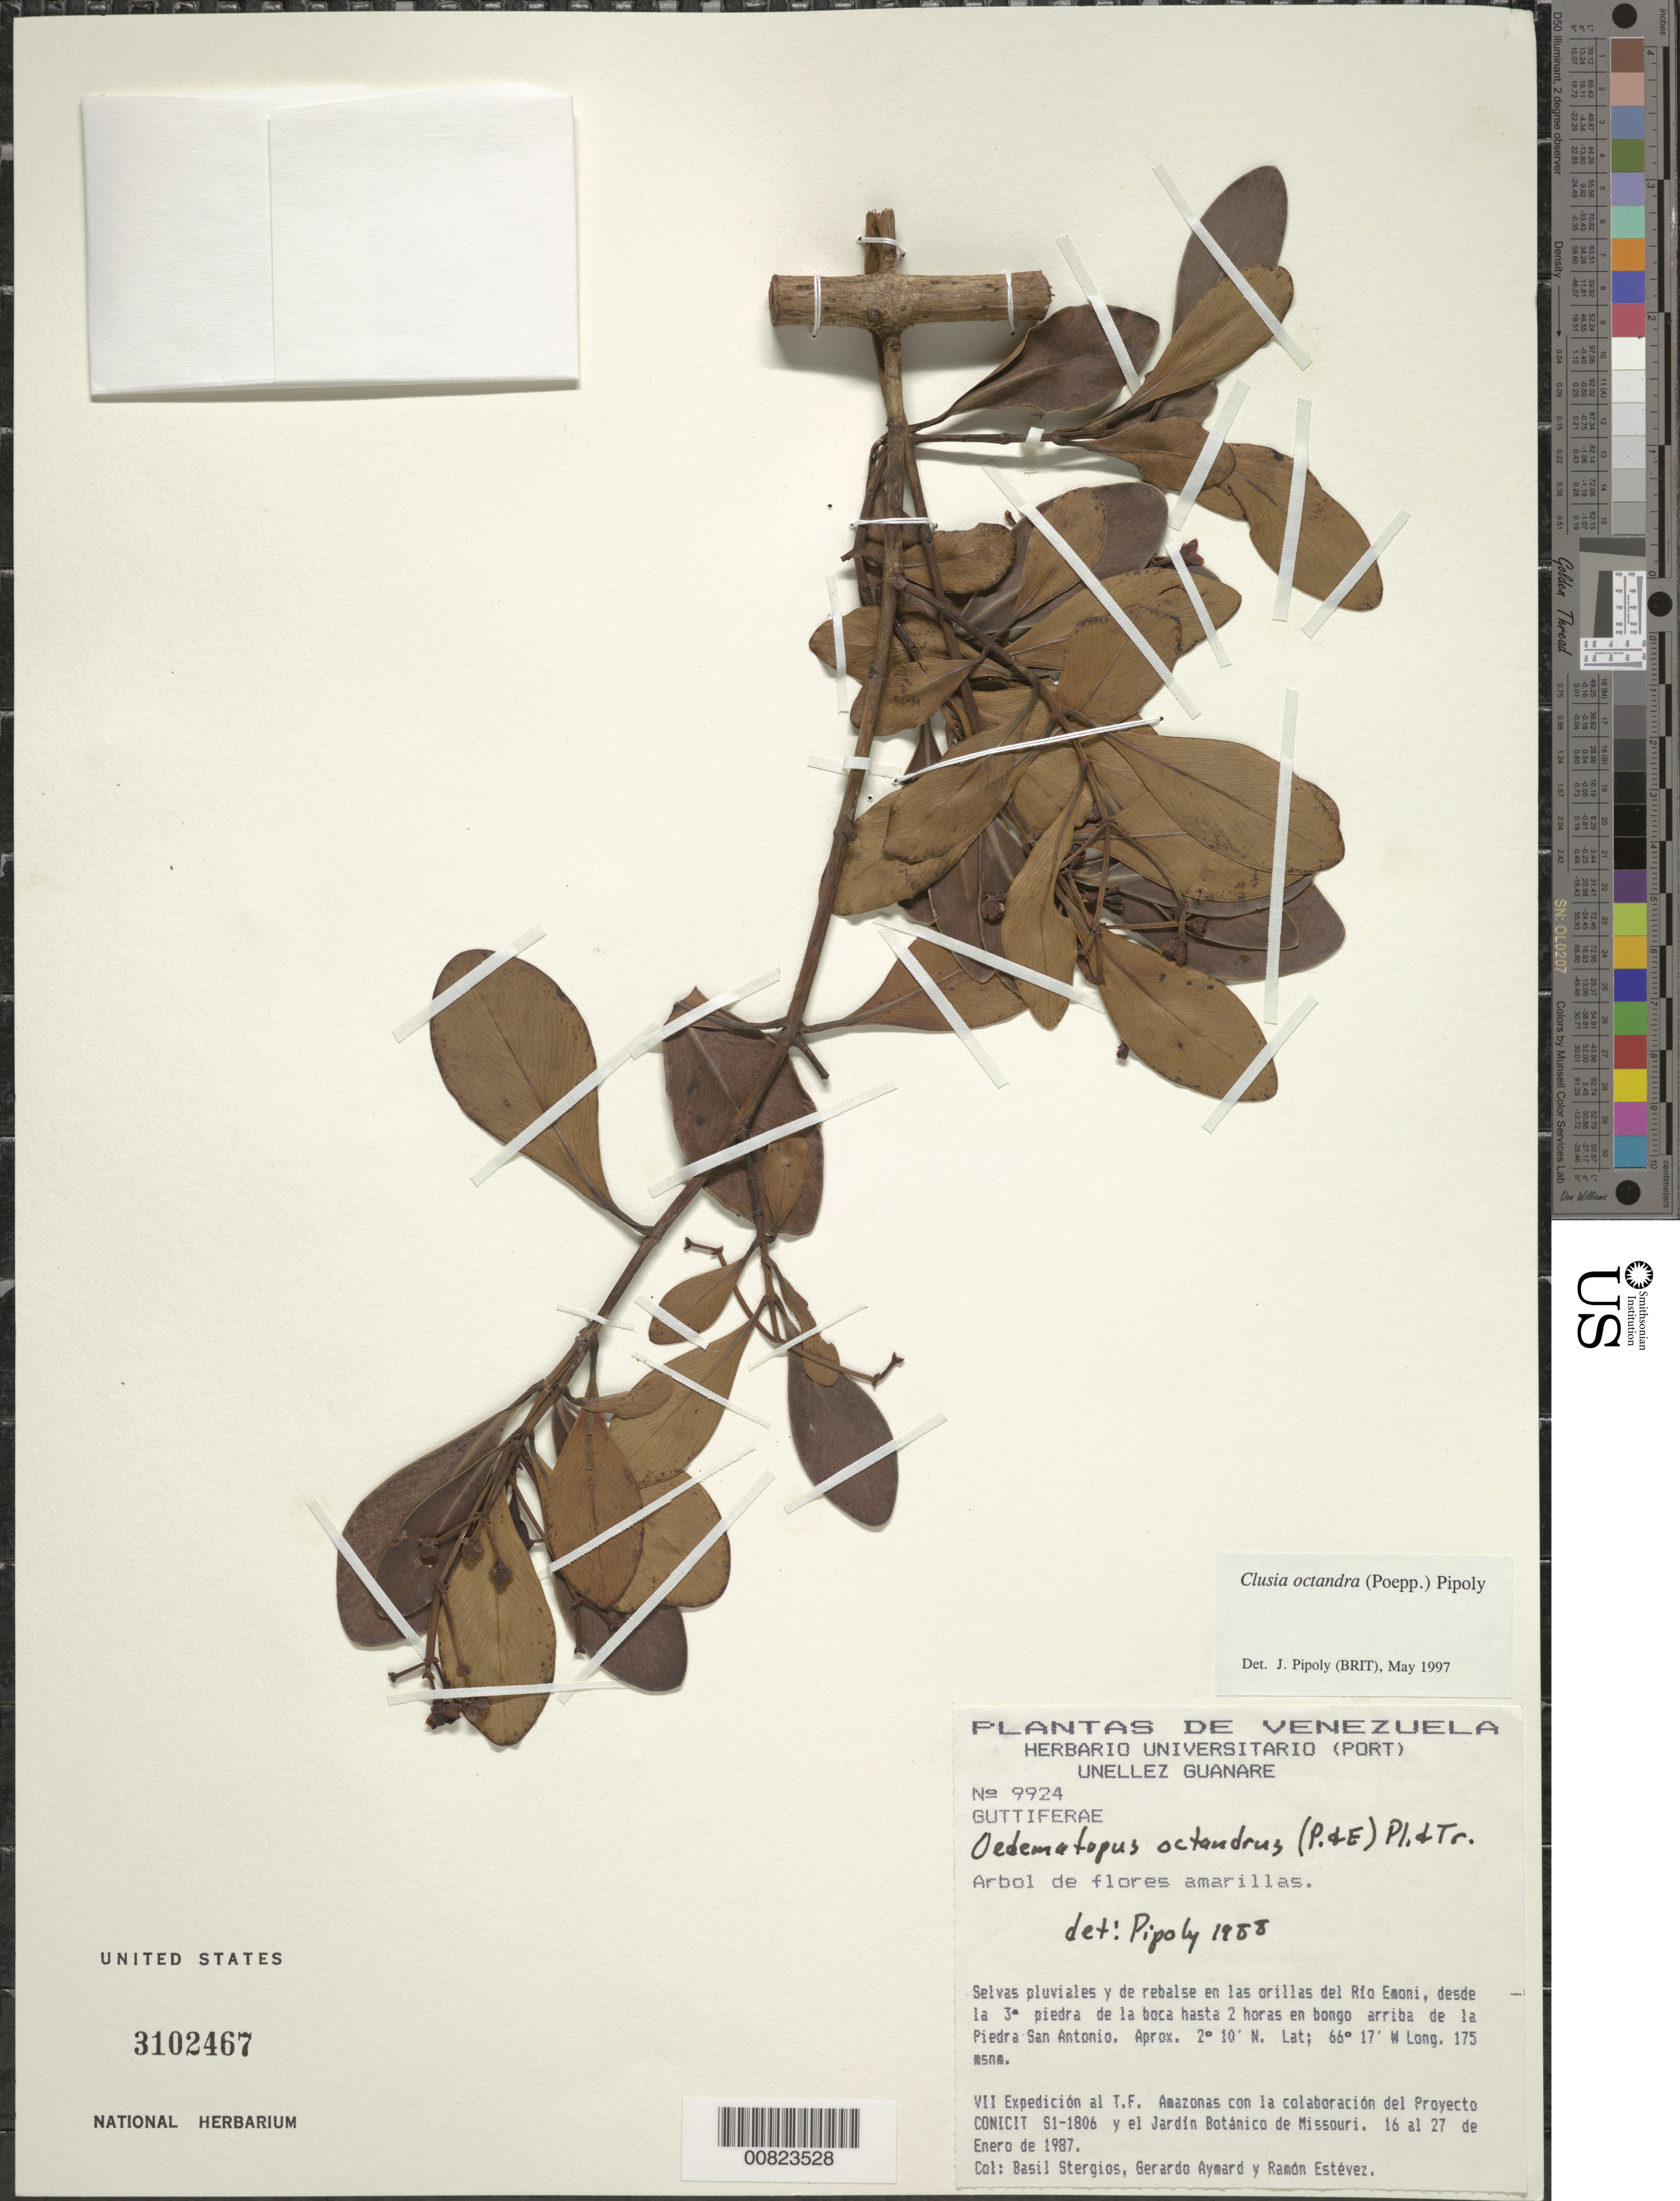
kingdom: Plantae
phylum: Tracheophyta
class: Magnoliopsida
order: Malpighiales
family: Clusiaceae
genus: Clusia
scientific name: Clusia octandra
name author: (Poepp.) Pipoly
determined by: Pipoly, J. J., III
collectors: B. G. Stergios, G. A. Aymard & R. Estevez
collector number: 9924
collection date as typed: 16-Jan-87 to 27-Jan-87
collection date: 1987-01-16/1987-01-27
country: Venezuela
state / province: Amazonas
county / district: Río Negro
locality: Río Emoni, piedra de la boca hasta 3 horas en Bonga arriba de la Piedra San Antonio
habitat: Selvas pluviales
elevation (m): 175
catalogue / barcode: US 3102467